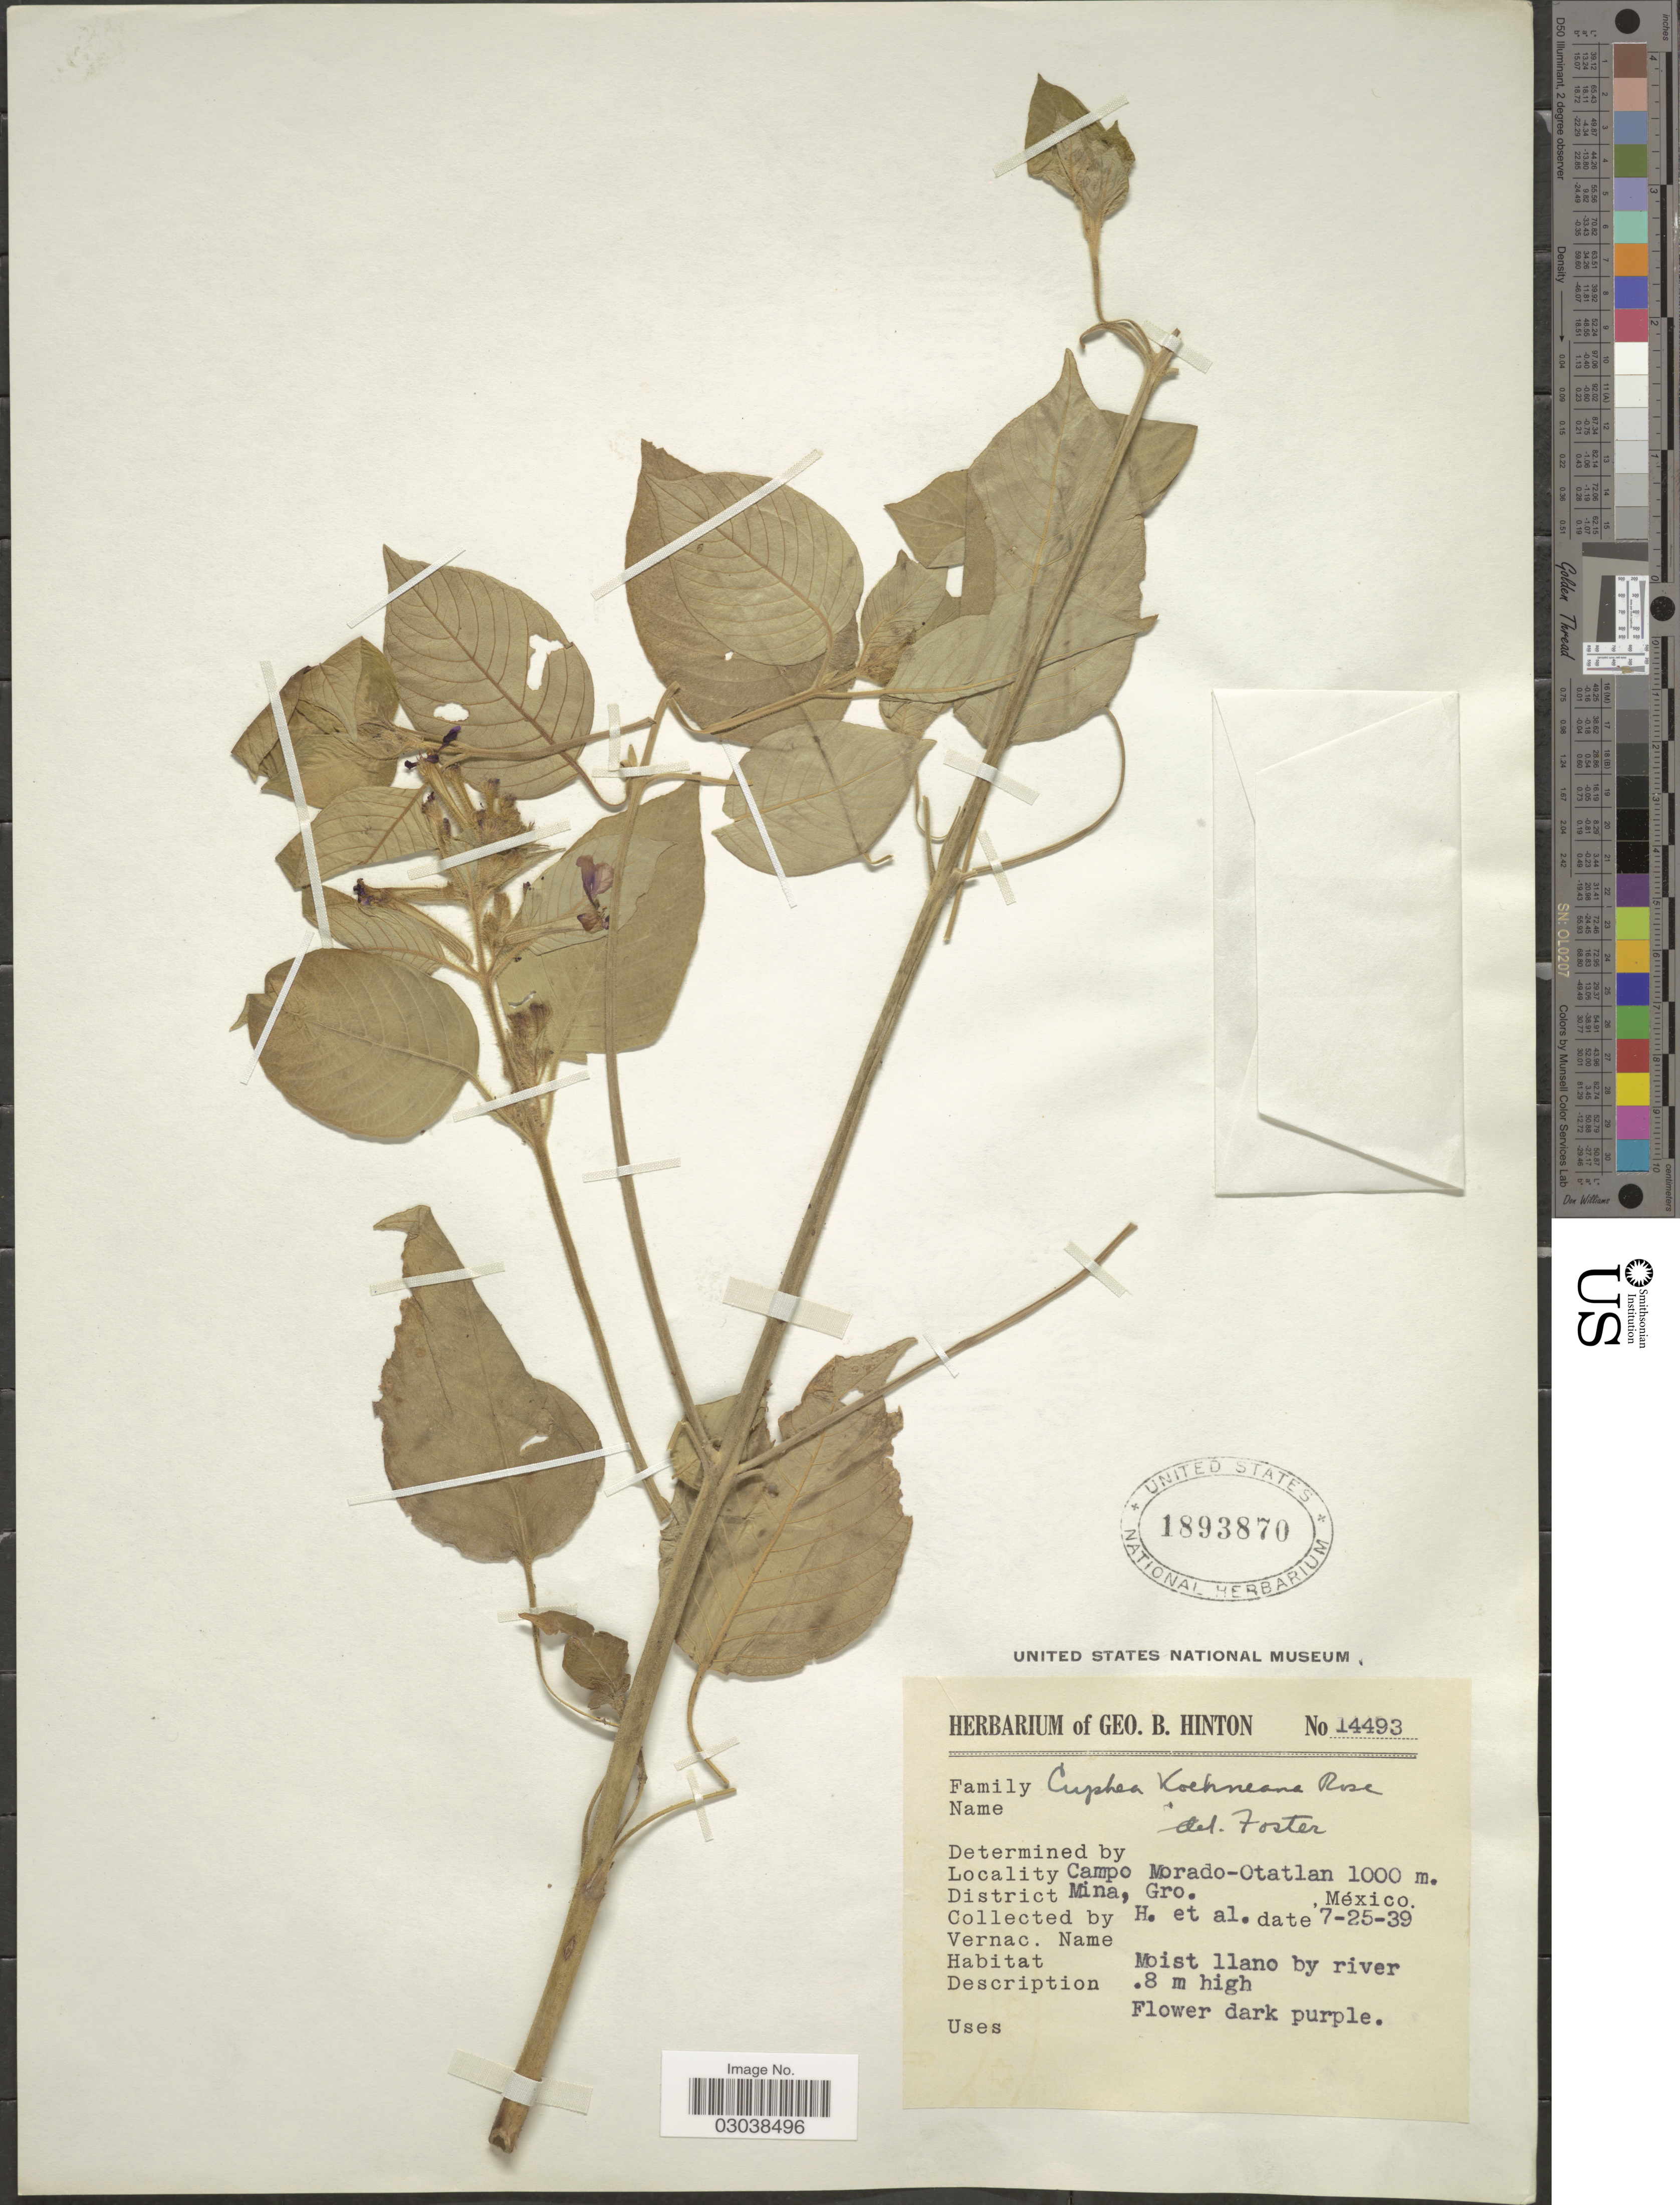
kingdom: Plantae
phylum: Tracheophyta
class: Magnoliopsida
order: Myrtales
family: Lythraceae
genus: Cuphea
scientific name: Cuphea koehneana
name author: Rose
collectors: G. B. Hinton & et al.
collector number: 14493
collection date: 1939-07-25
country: Mexico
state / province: Guerrero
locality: Campo Morado-Otatlan. District Mina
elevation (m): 1000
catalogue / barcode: US 1893870